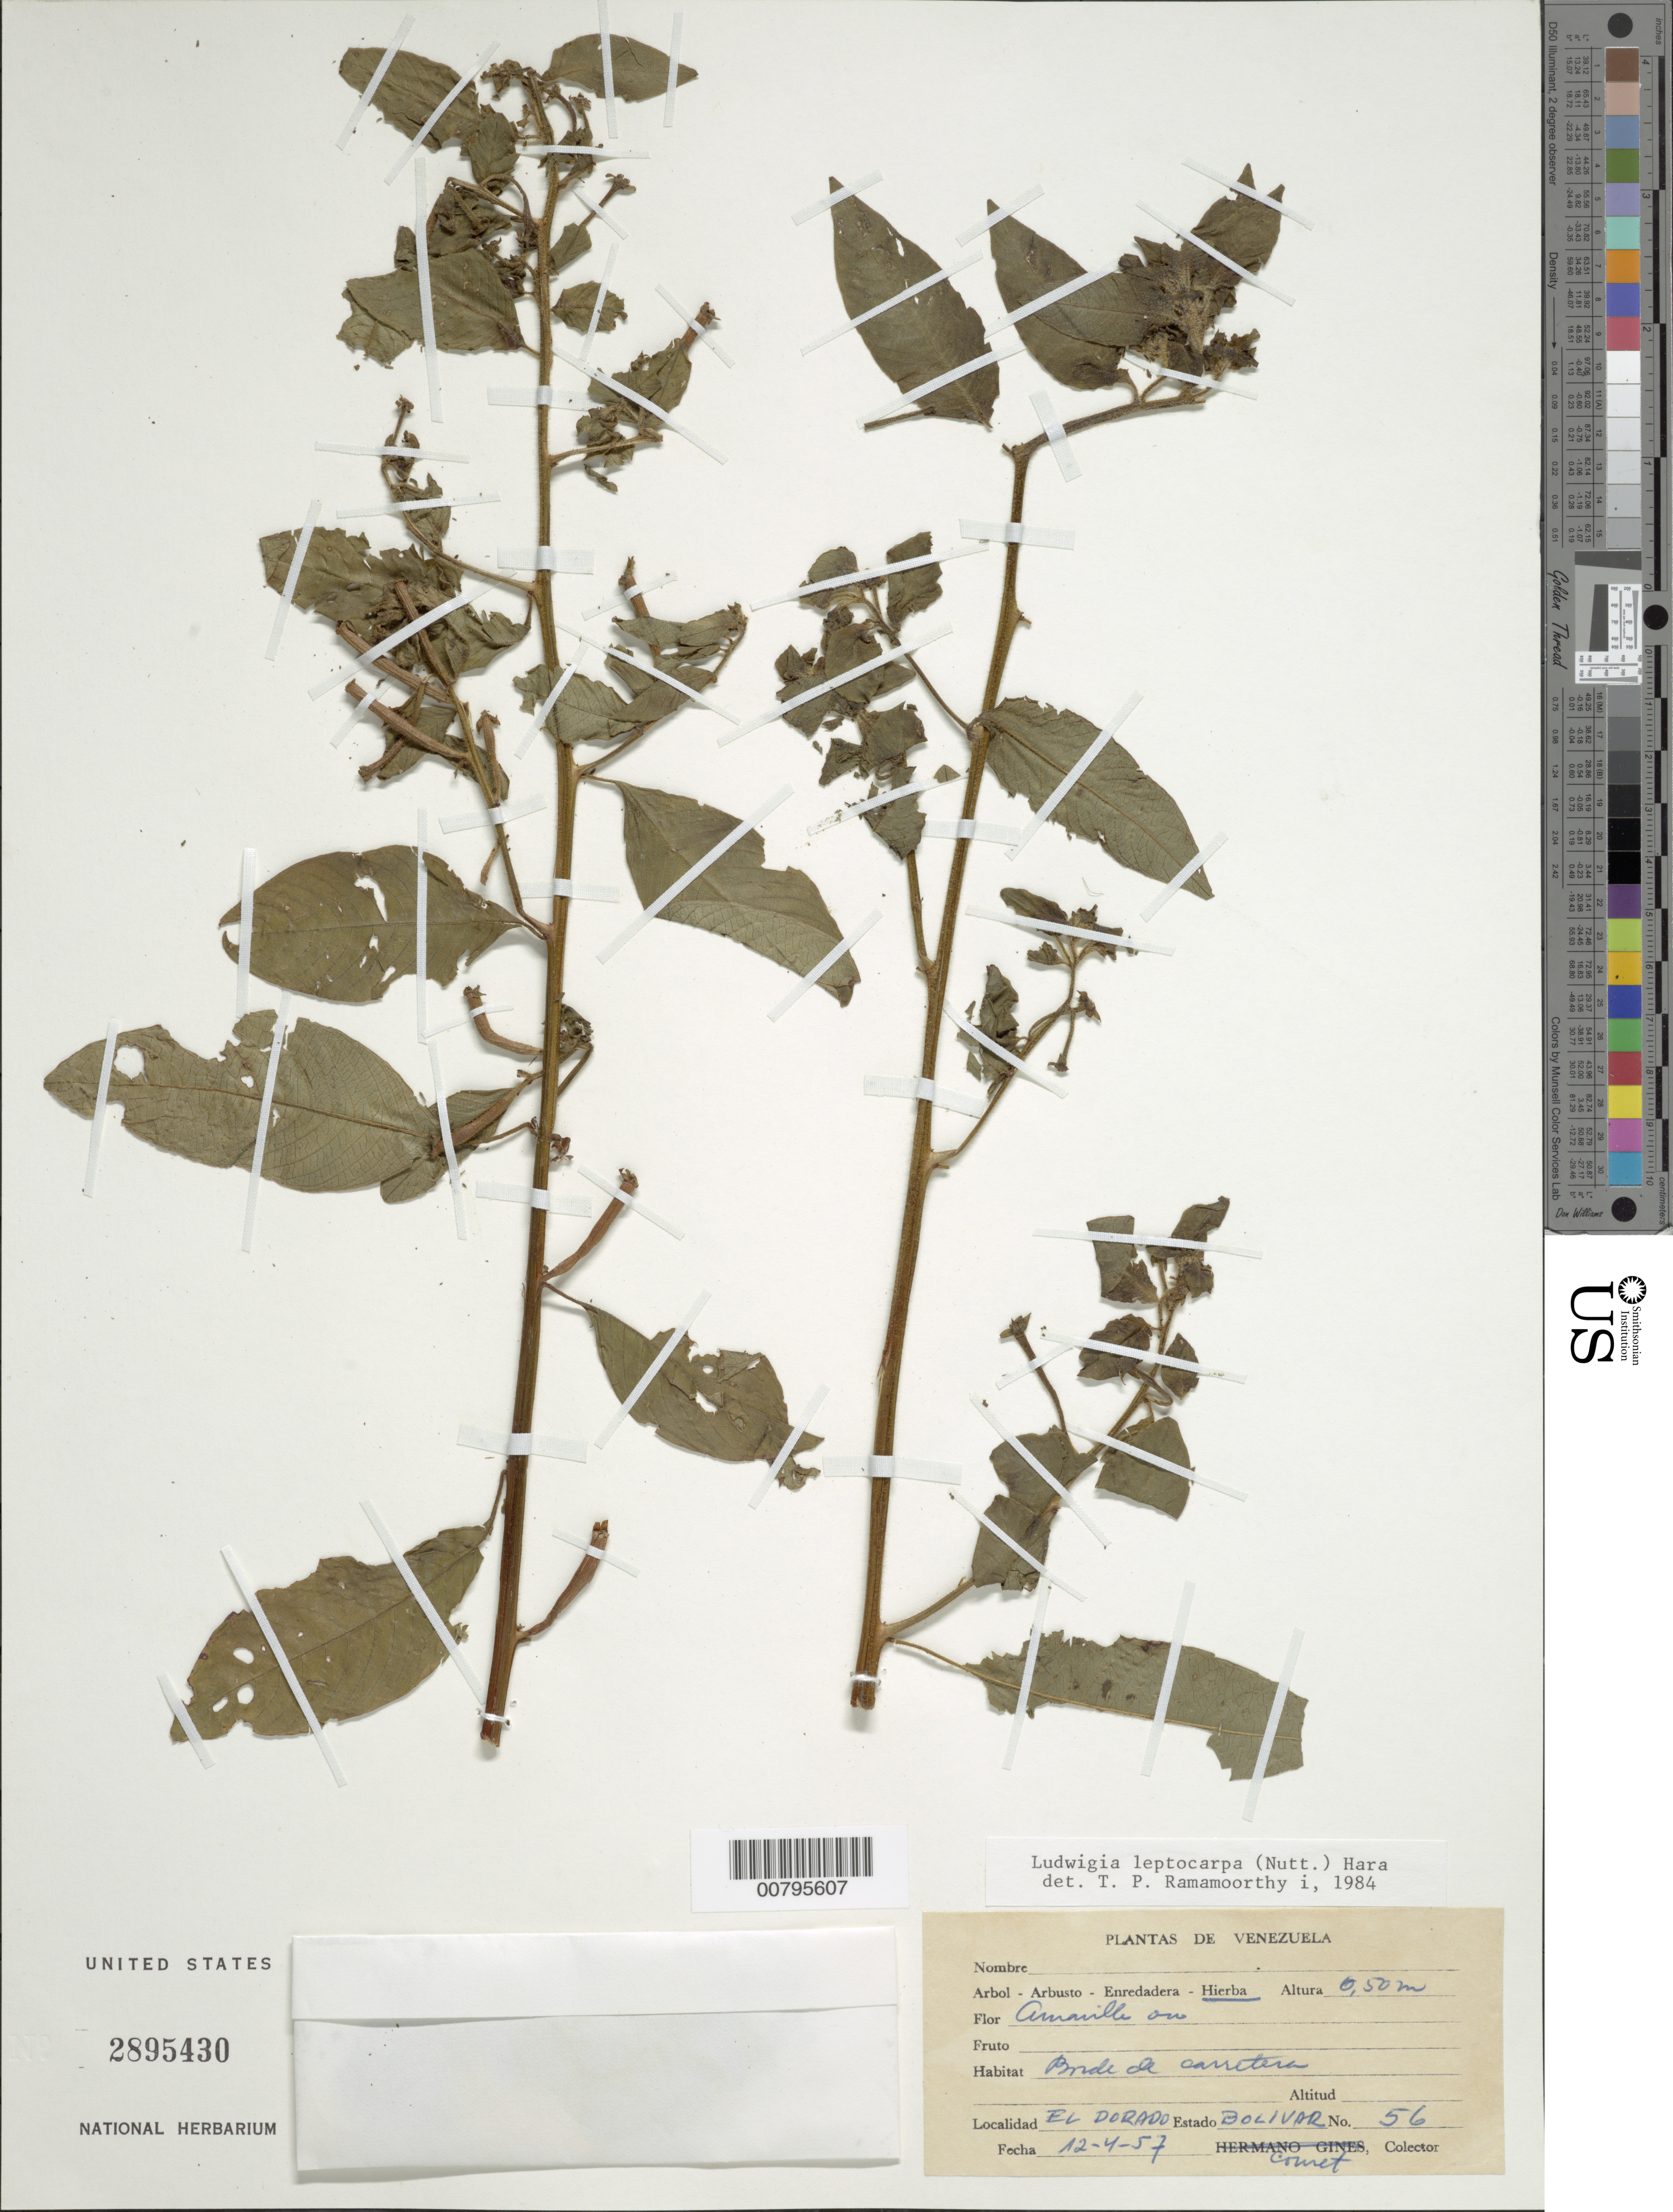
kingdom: Plantae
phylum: Tracheophyta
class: Magnoliopsida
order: Myrtales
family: Onagraceae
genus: Ludwigia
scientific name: Ludwigia leptocarpa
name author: (Nutt.) H. Hara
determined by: Ramamoorthy, T. P.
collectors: -. Couret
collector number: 56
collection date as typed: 12-Apr-57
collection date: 1957-04-12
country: Venezuela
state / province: Bolívar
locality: El Dorado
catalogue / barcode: US 2895430